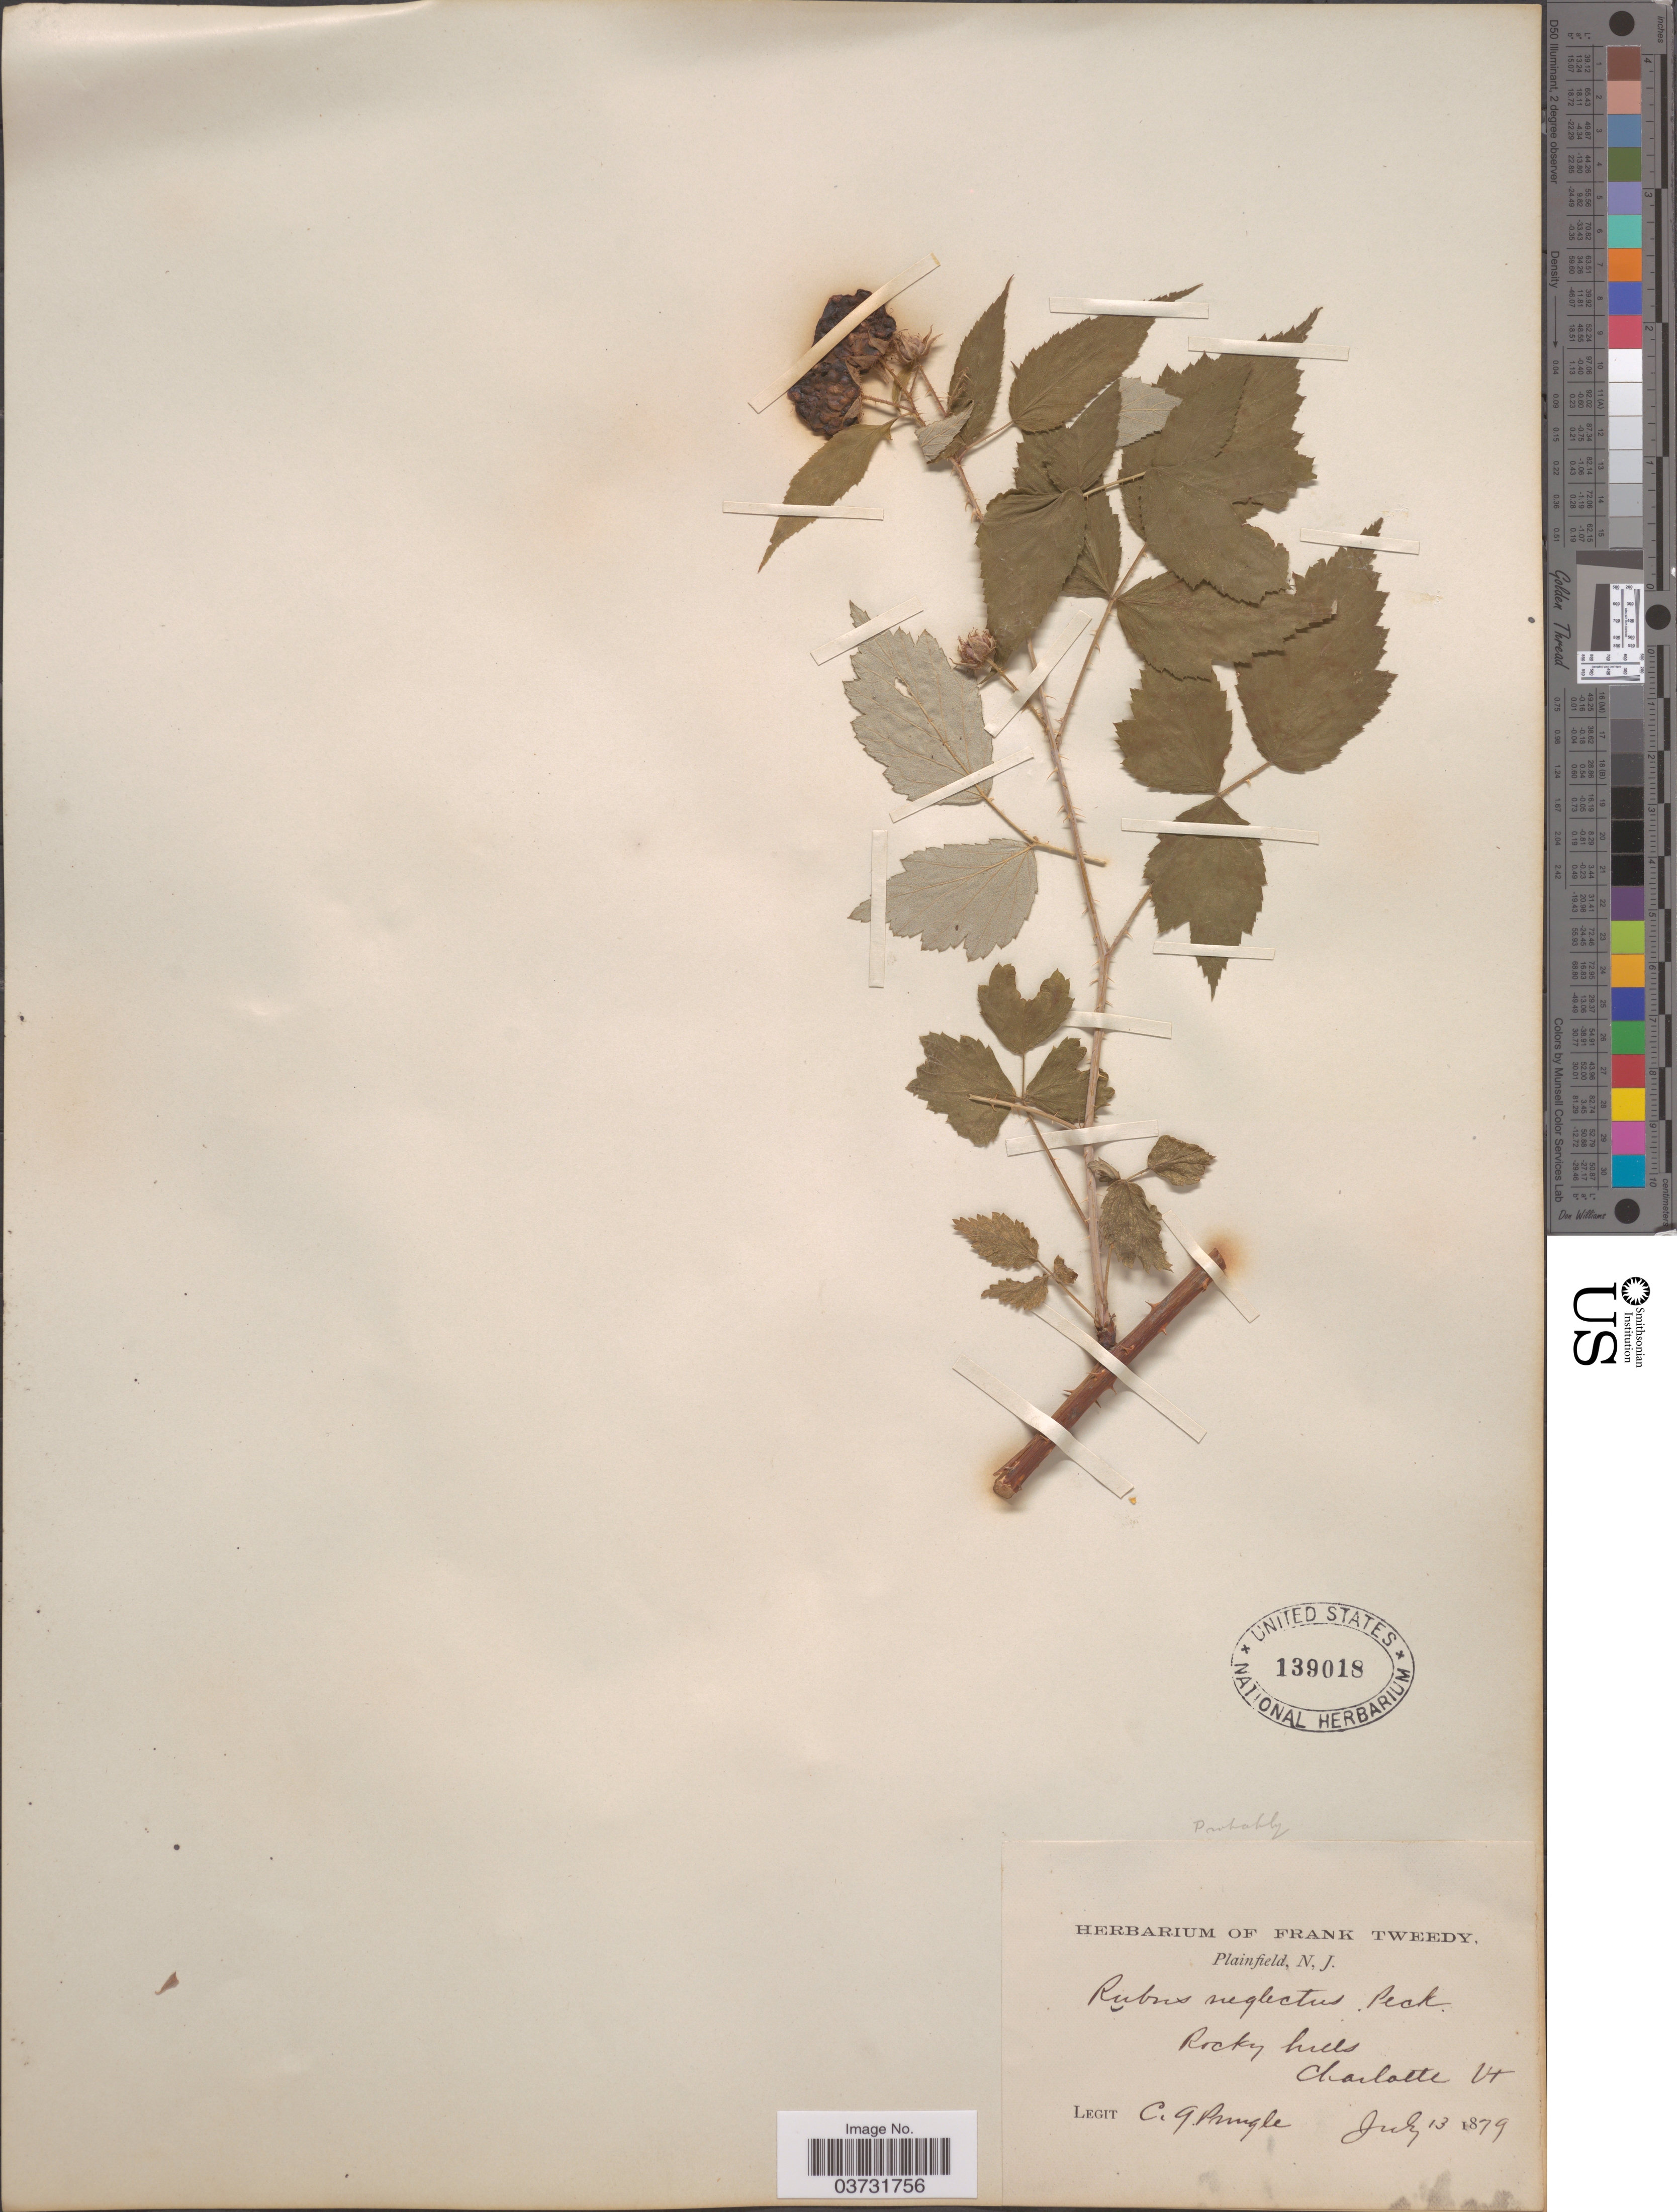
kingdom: Plantae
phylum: Tracheophyta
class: Magnoliopsida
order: Rosales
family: Rosaceae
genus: Rubus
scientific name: Rubus x neglectus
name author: Peck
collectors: C. G. Pringle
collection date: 1879-07-13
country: United States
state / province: Vermont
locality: Rocky hills, Charlotte.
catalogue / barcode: US 139018